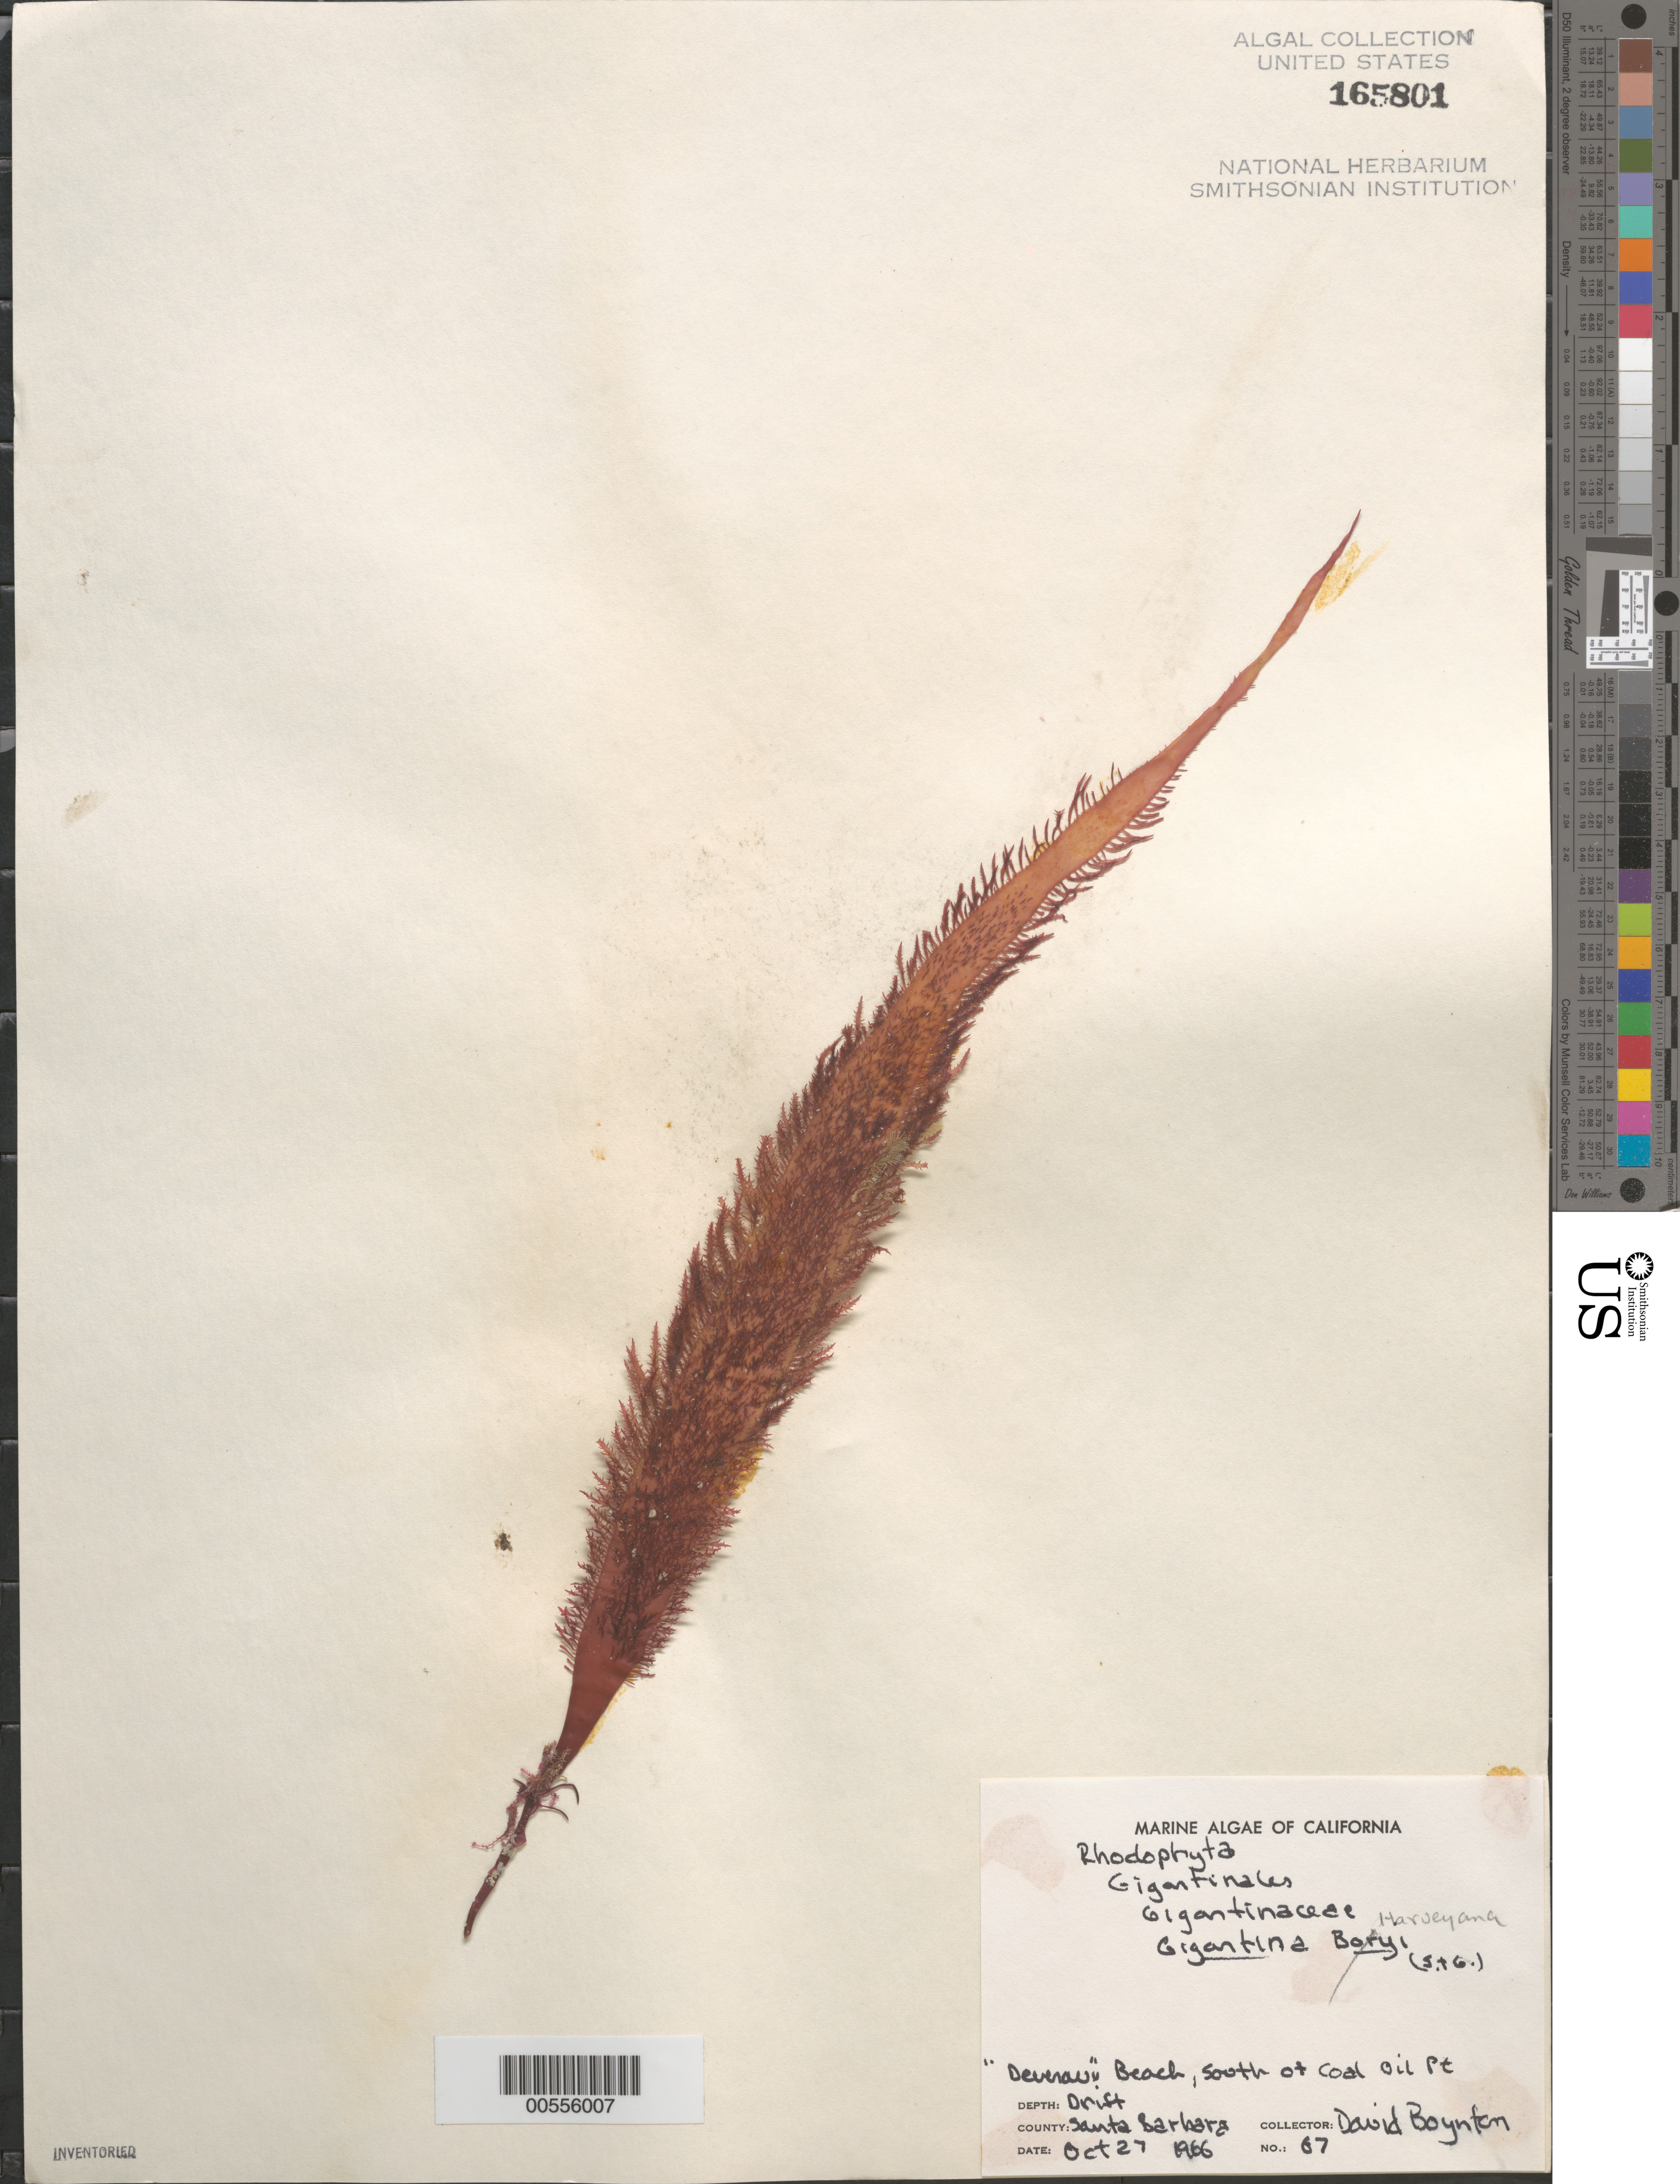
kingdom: Plantae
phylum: Rhodophyta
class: Florideophyceae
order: Gigartinales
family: Gigartinaceae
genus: Chondracanthus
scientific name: Chondracanthus harveyanus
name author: (Kütz.) Guiry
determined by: Algae name updating Project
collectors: D. Boynton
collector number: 67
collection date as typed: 27 Oct 1966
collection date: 1966-10-27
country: United States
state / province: California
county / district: Santa Barbara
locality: Deveraux Beach, south of Coal Oil Point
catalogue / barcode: US 165801